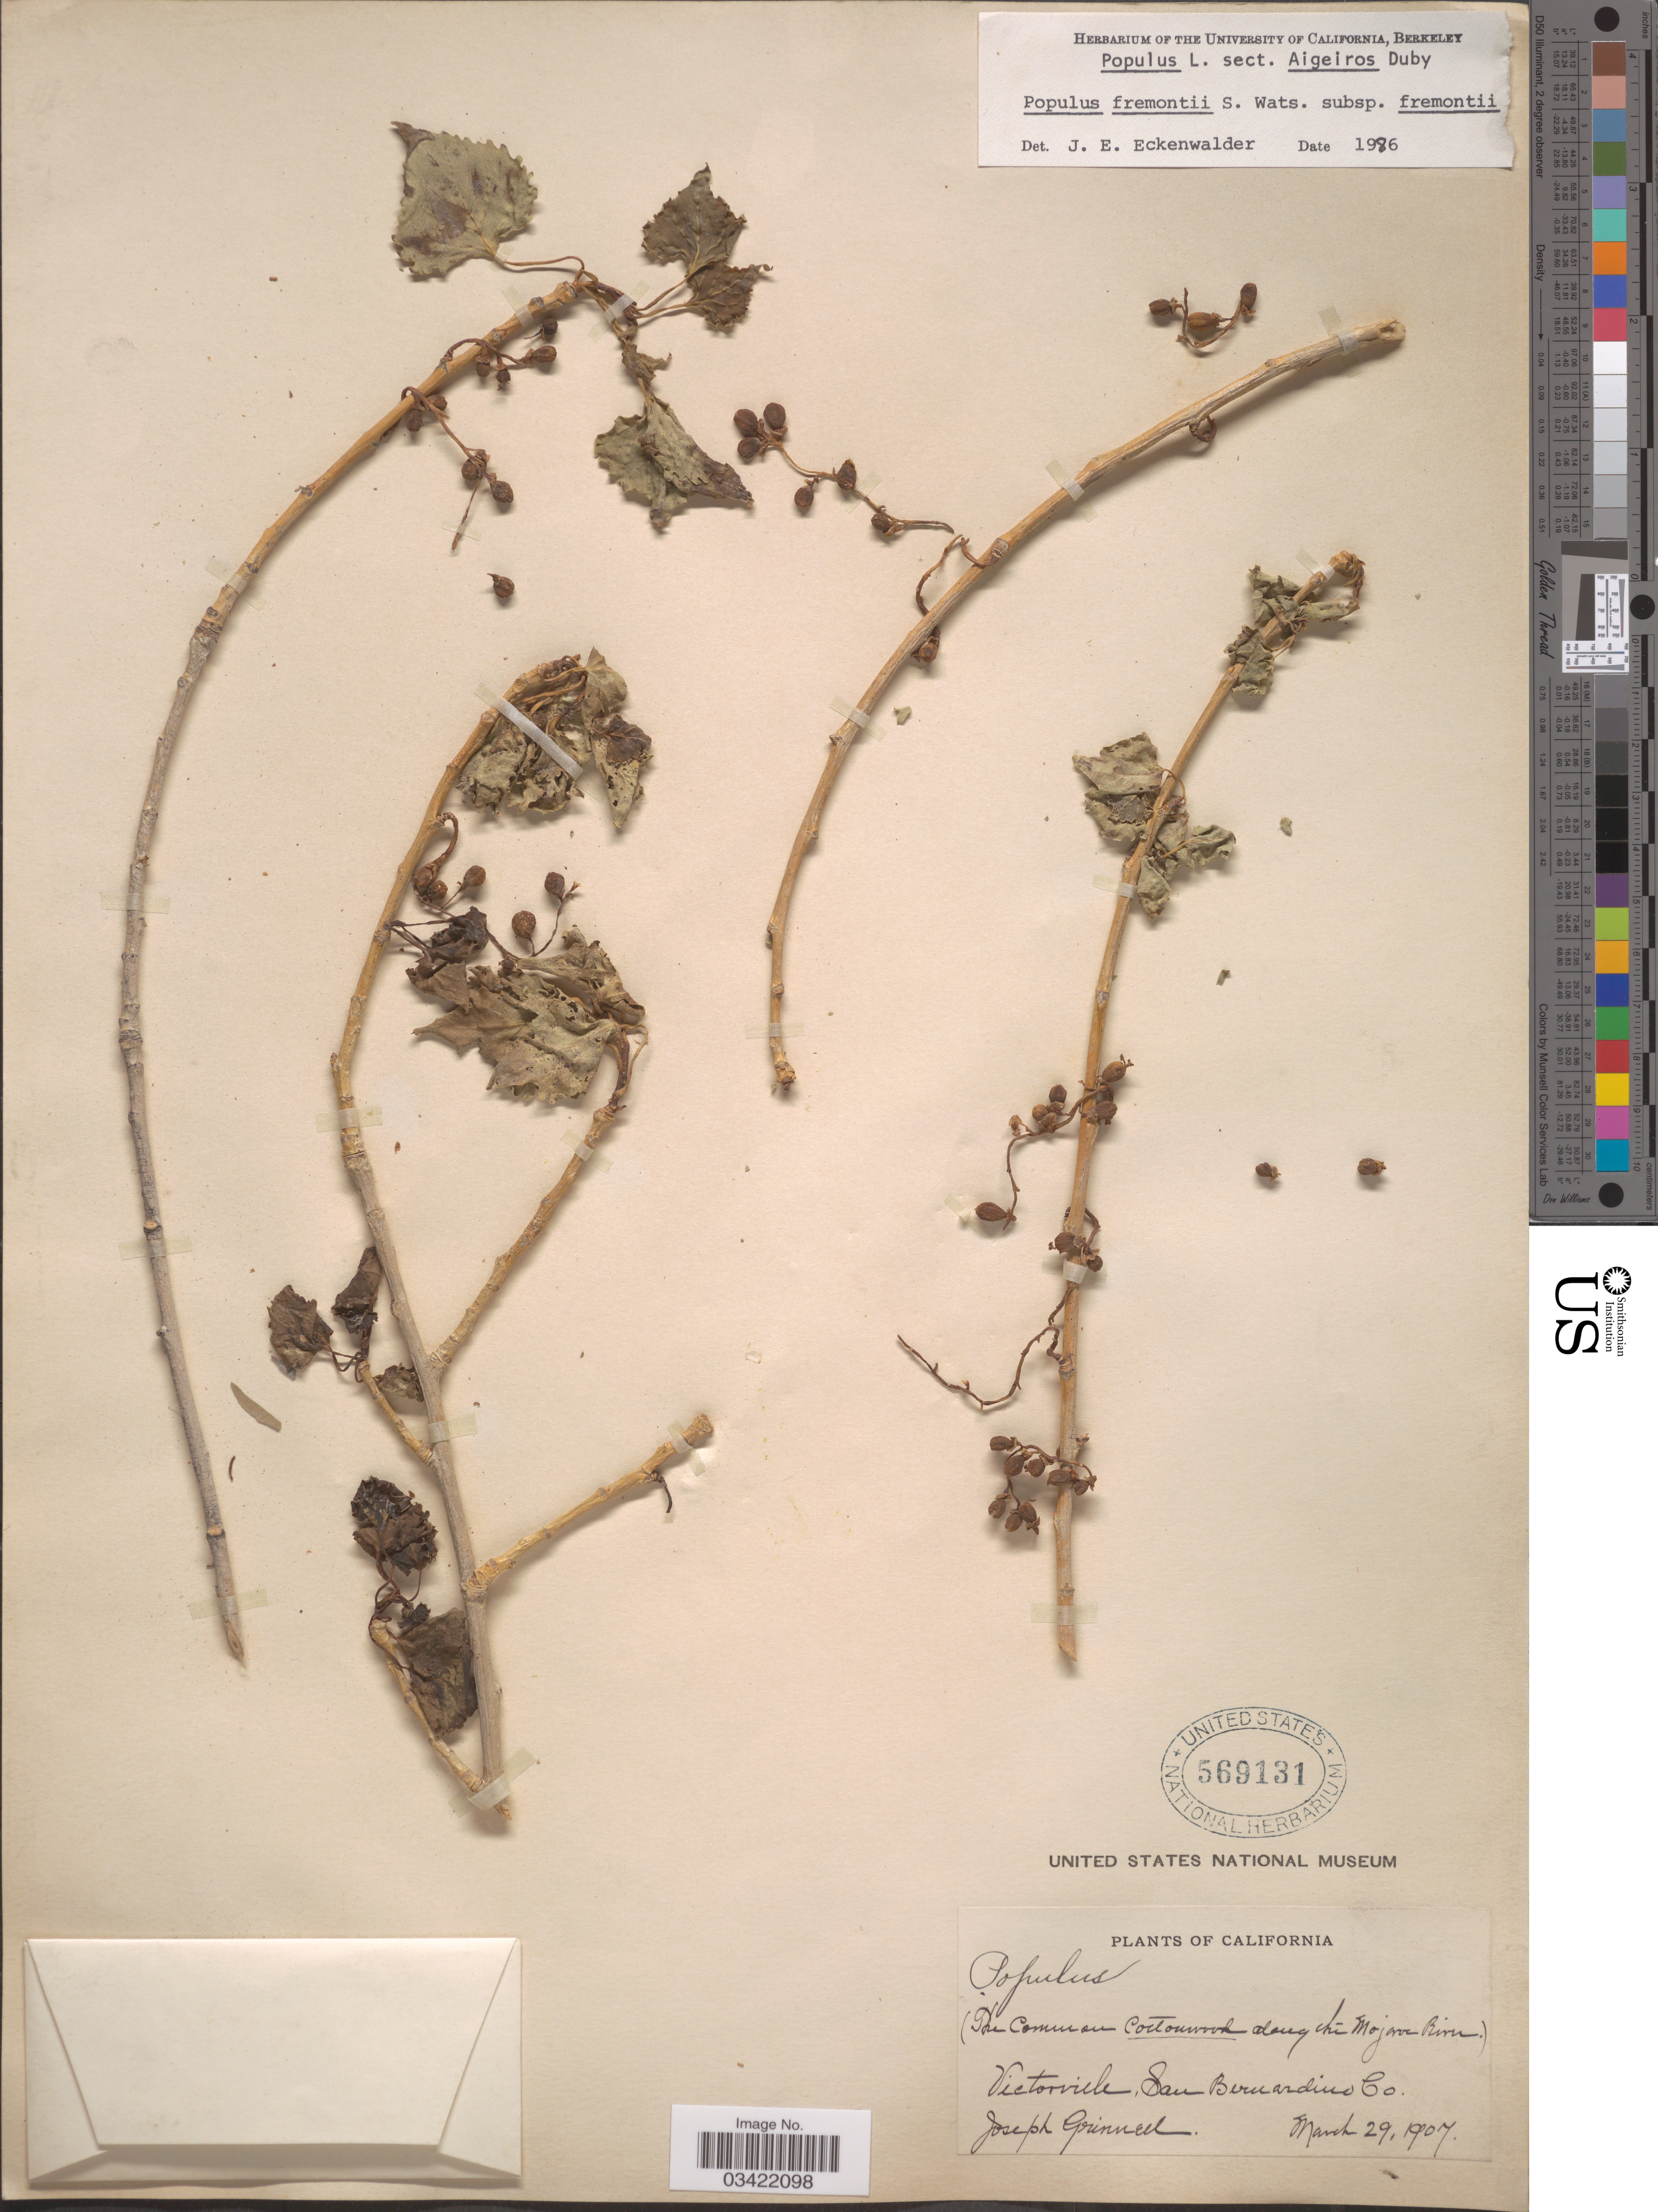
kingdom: Plantae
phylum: Tracheophyta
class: Magnoliopsida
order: Malpighiales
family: Salicaceae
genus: Populus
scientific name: Populus fremontii subsp. fremontii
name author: S. Watson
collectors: J. Grinnell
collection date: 1907-03-29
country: United States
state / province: California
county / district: San Barnadino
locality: (the Common Cottonwood along the Mojave River.) Victorville, San Bernardino Co.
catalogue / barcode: US 569131